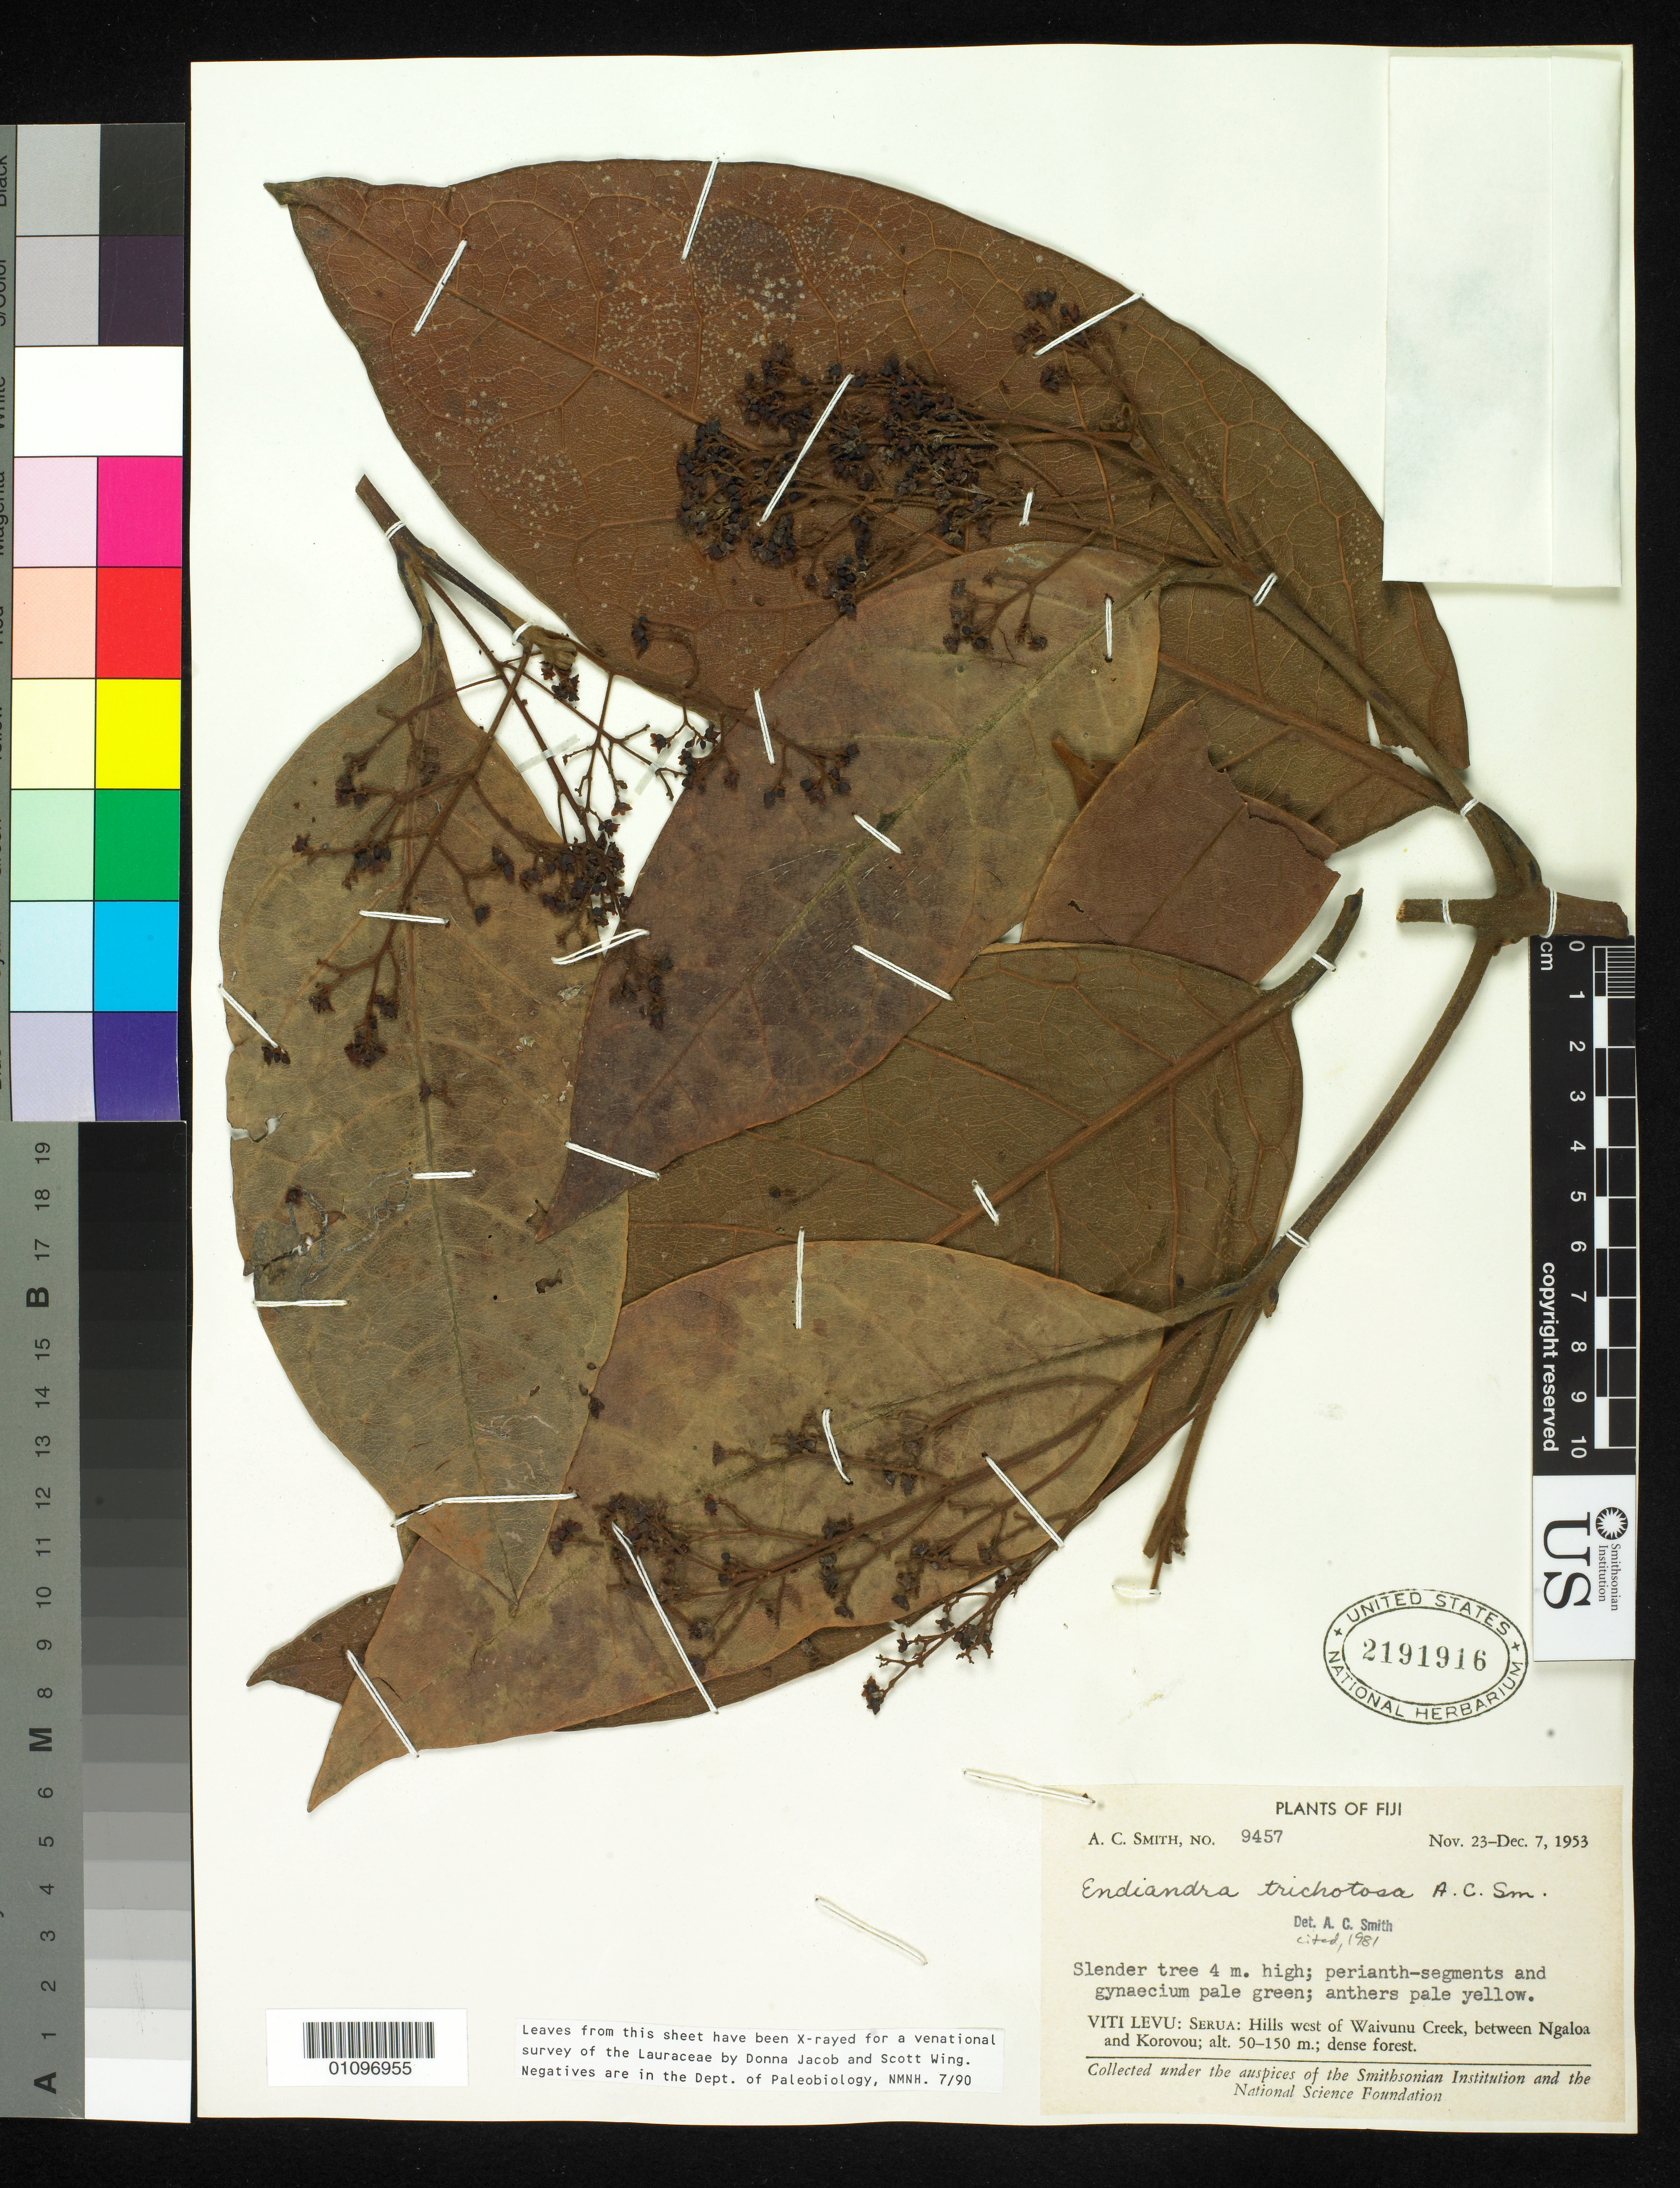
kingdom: Plantae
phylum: Tracheophyta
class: Magnoliopsida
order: Laurales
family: Lauraceae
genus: Endiandra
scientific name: Endiandra trichotosa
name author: A.C. Sm.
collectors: A. C. Smith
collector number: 9457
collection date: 1953-11-23/1953-12-07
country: Fiji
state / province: Serua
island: Viti Levu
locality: Hills west of Waivanu Creek, between Ngaloa and Korovou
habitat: Dense forest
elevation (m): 50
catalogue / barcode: US 2191916